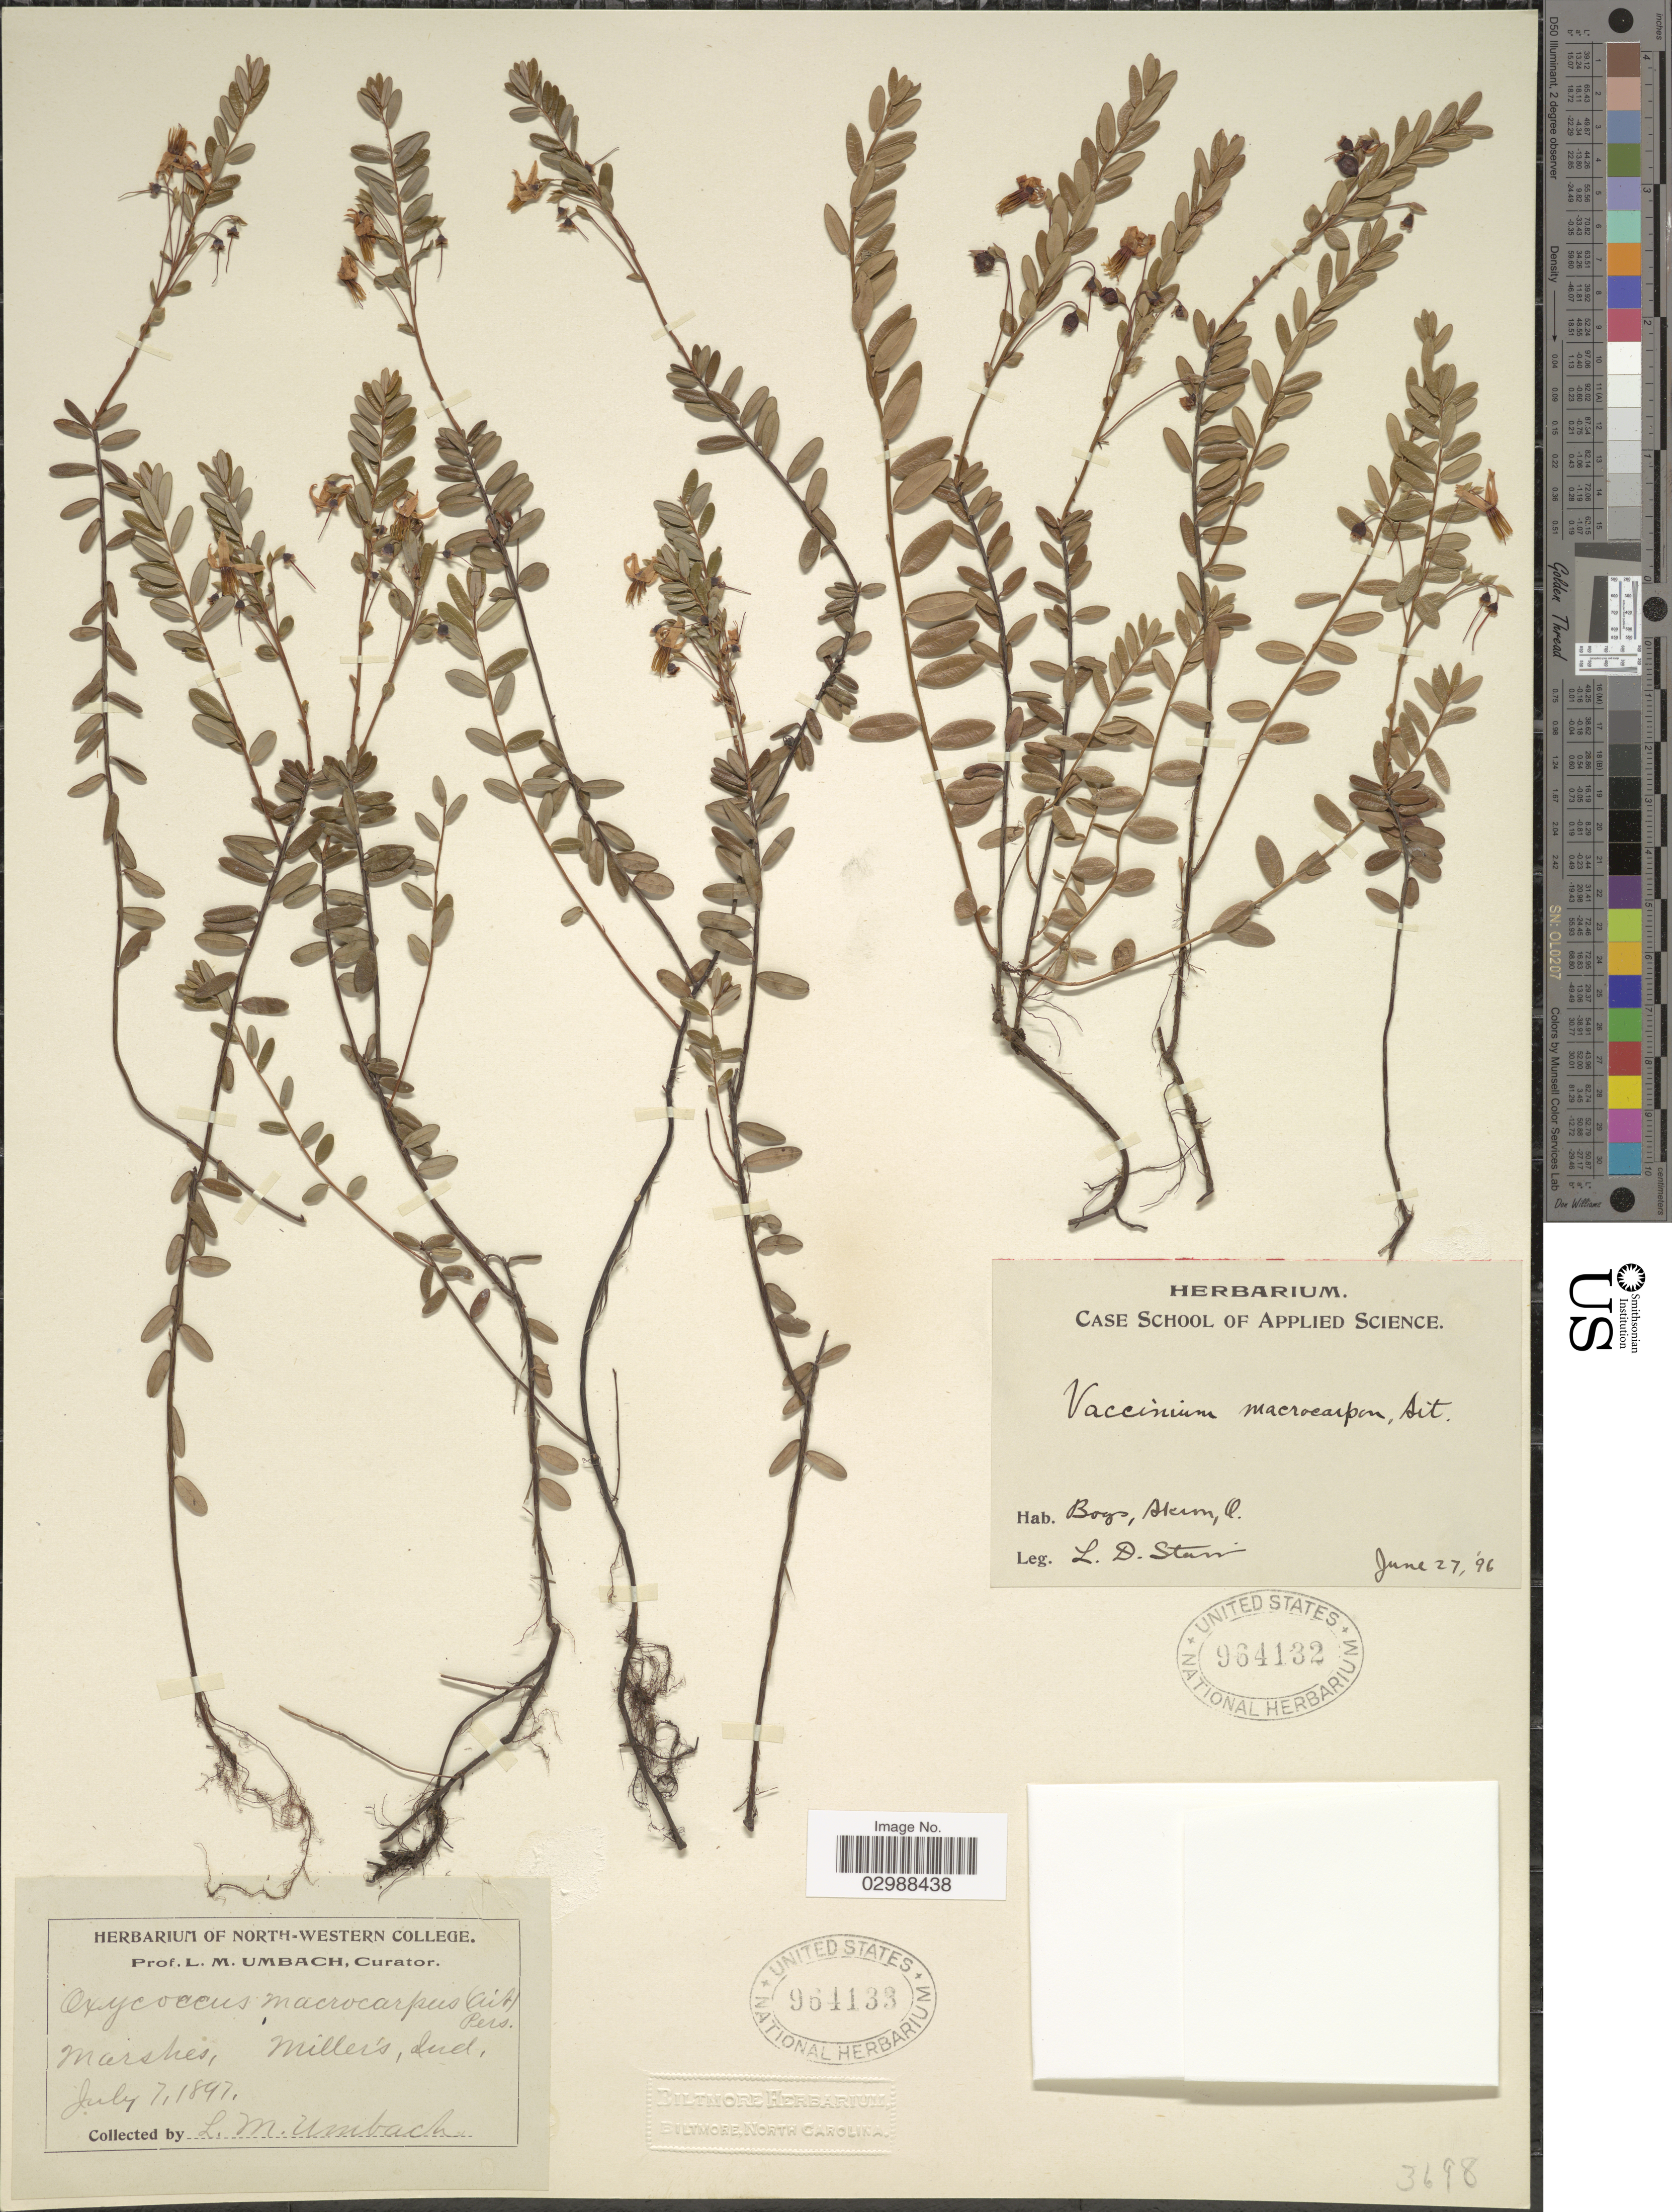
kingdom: Plantae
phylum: Tracheophyta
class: Magnoliopsida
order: Ericales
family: Ericaceae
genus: Vaccinium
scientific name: Vaccinium macrocarpon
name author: Aiton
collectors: L. Stain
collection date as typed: Transcribed d/m/y: 27/6/96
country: United States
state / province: Ohio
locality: Bogs, Herm [interpreted], O.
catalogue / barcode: US 964132-2